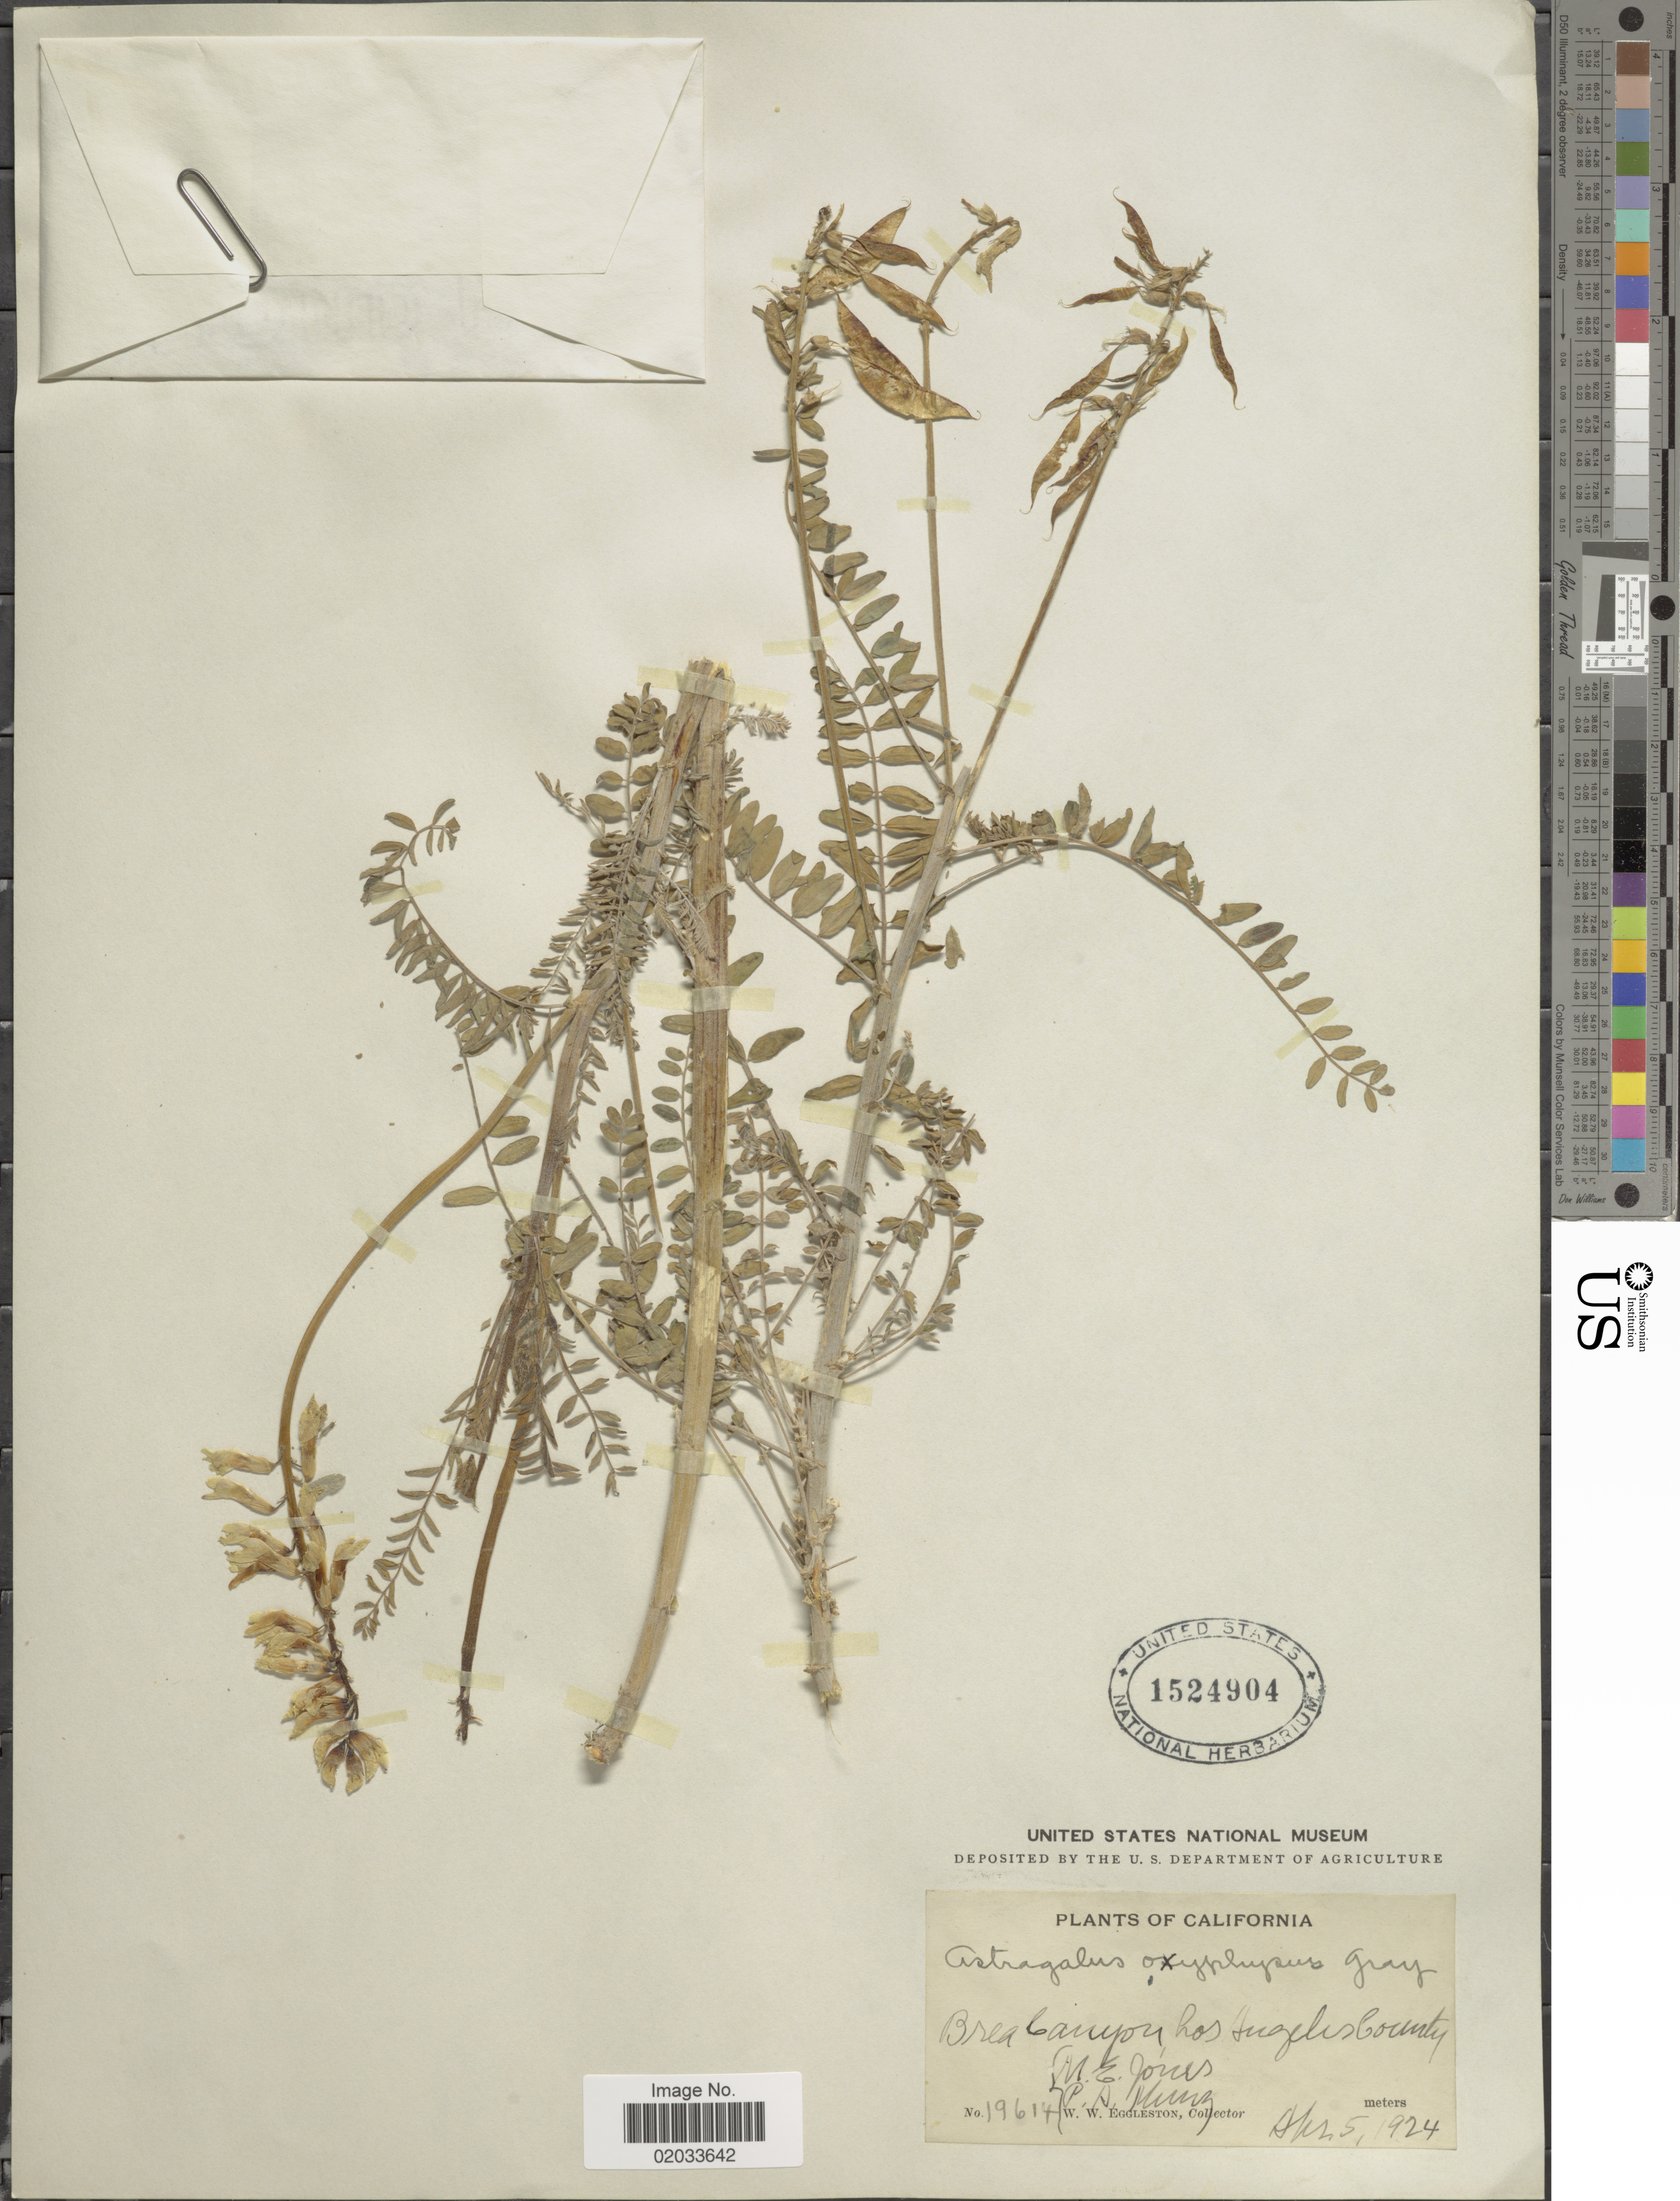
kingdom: Plantae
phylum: Tracheophyta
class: Magnoliopsida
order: Fabales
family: Fabaceae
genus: Astragalus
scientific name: Astragalus oxyphysus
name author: A. Gray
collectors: M. E. Jones, P. A. Munz & W. W. Eggleston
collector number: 19614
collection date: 1924-04-05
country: United States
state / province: California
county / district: Los Angeles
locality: Brea Canyon, Los Angeles County.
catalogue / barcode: US 1524904